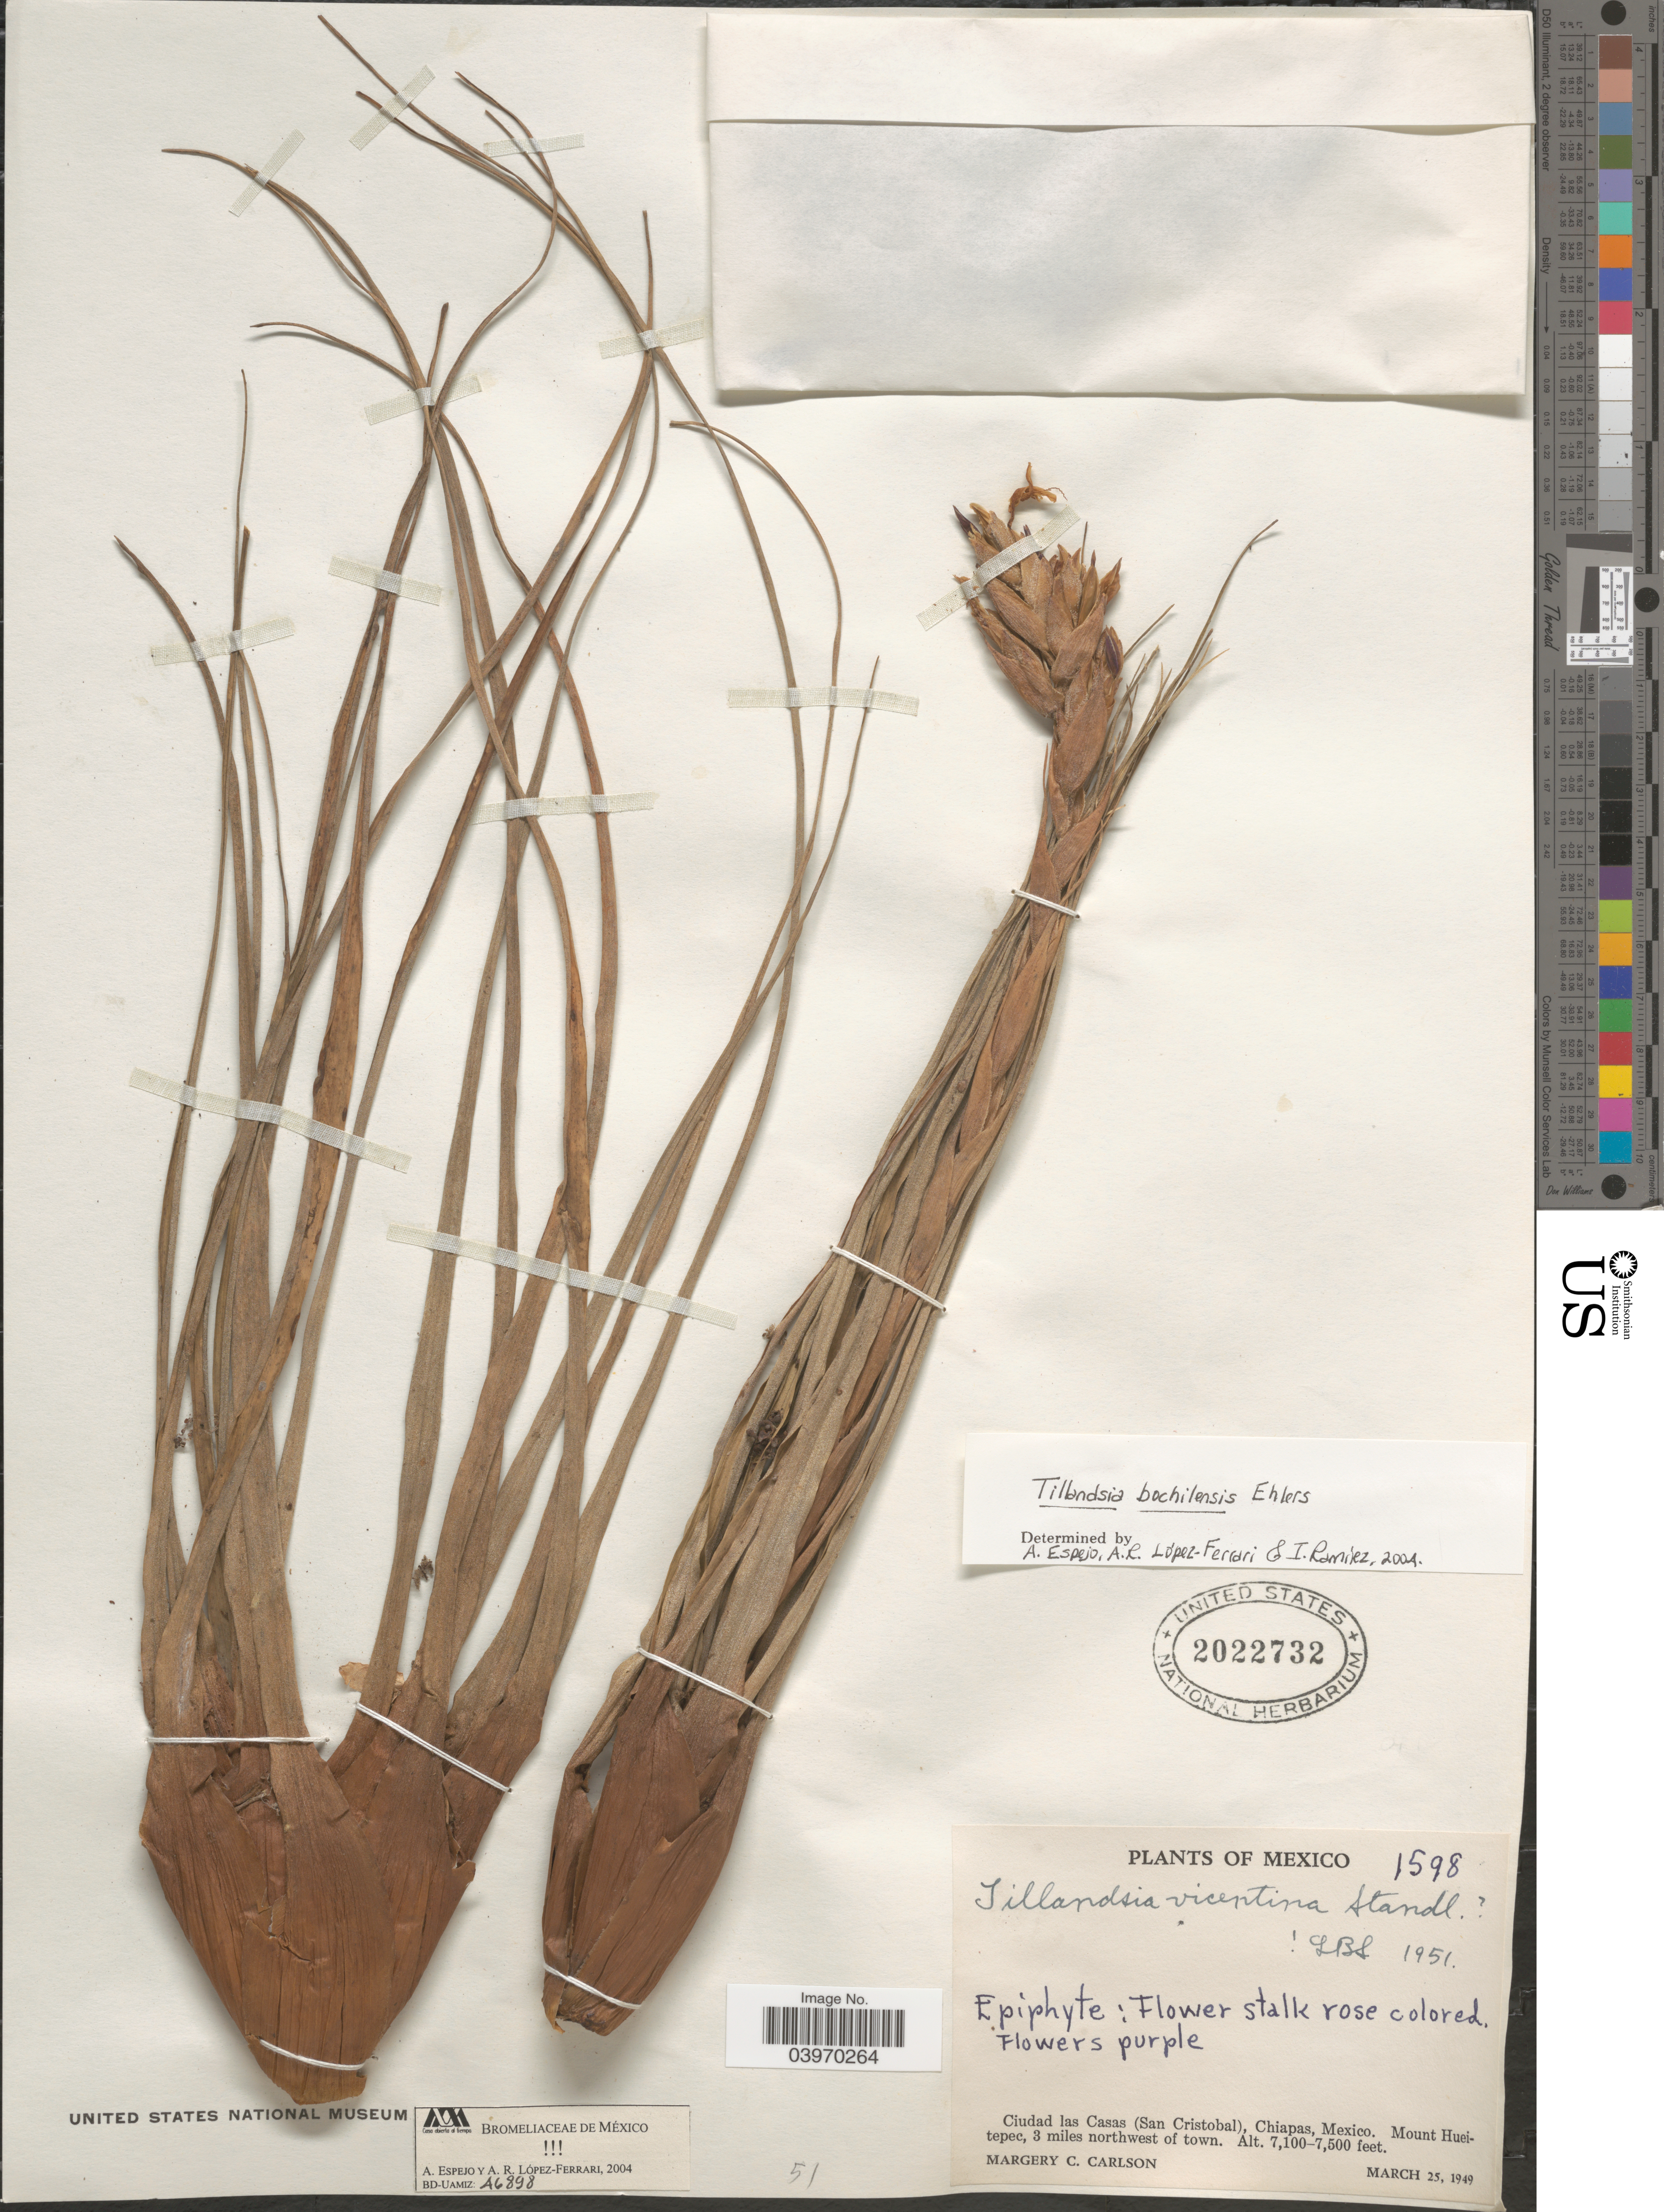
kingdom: Plantae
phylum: Tracheophyta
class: Liliopsida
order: Poales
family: Bromeliaceae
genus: Tillandsia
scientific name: Tillandsia bochilensis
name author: Ehlers ex Rauh & E. Gross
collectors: M. C. Carlson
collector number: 1598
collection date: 1949-03-25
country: Mexico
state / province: Chiapas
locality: Ciudad las Casas (San Cristobal). Mount Hueitepec, 3 miles northwest of town.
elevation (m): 2164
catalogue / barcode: US 2022732